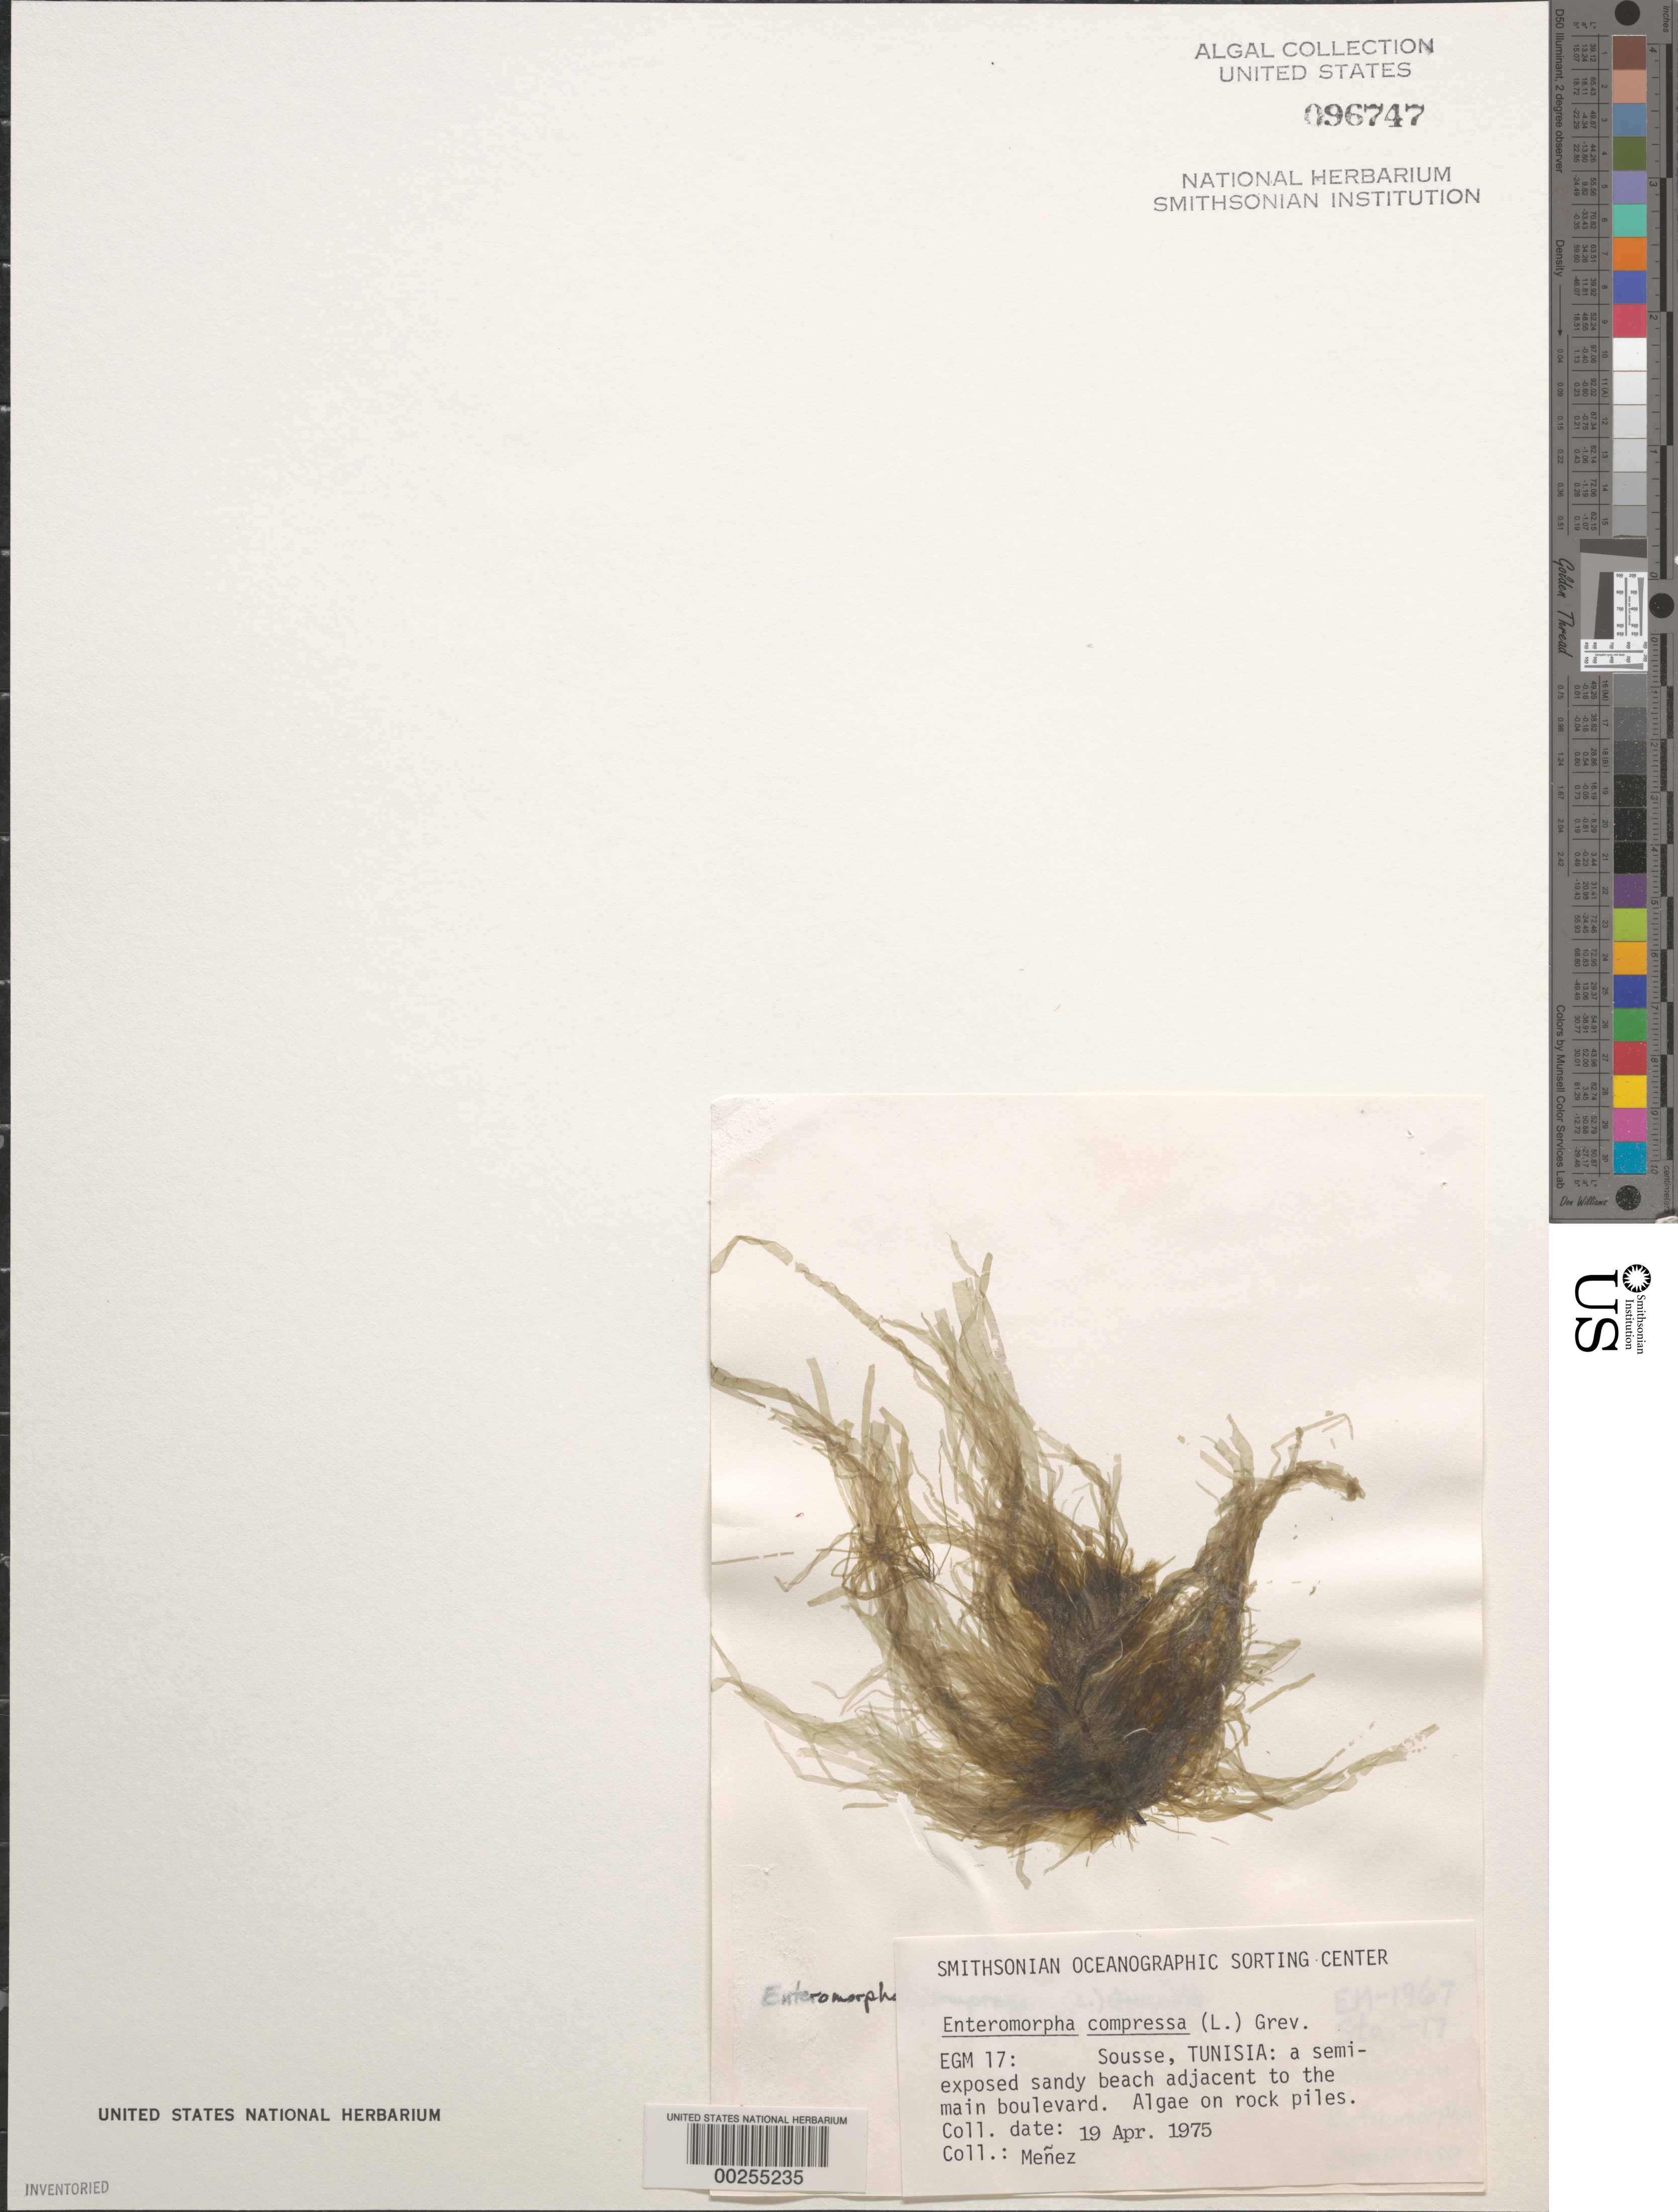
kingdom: Plantae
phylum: Chlorophyta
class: Ulvophyceae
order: Ulvales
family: Ulvaceae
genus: Ulva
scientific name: Ulva compressa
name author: L.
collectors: Meñez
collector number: EGM 17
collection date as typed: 19 Apr 1975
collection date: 1975-04-19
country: Tunisia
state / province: Sousse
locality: Sousse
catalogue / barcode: US 96747